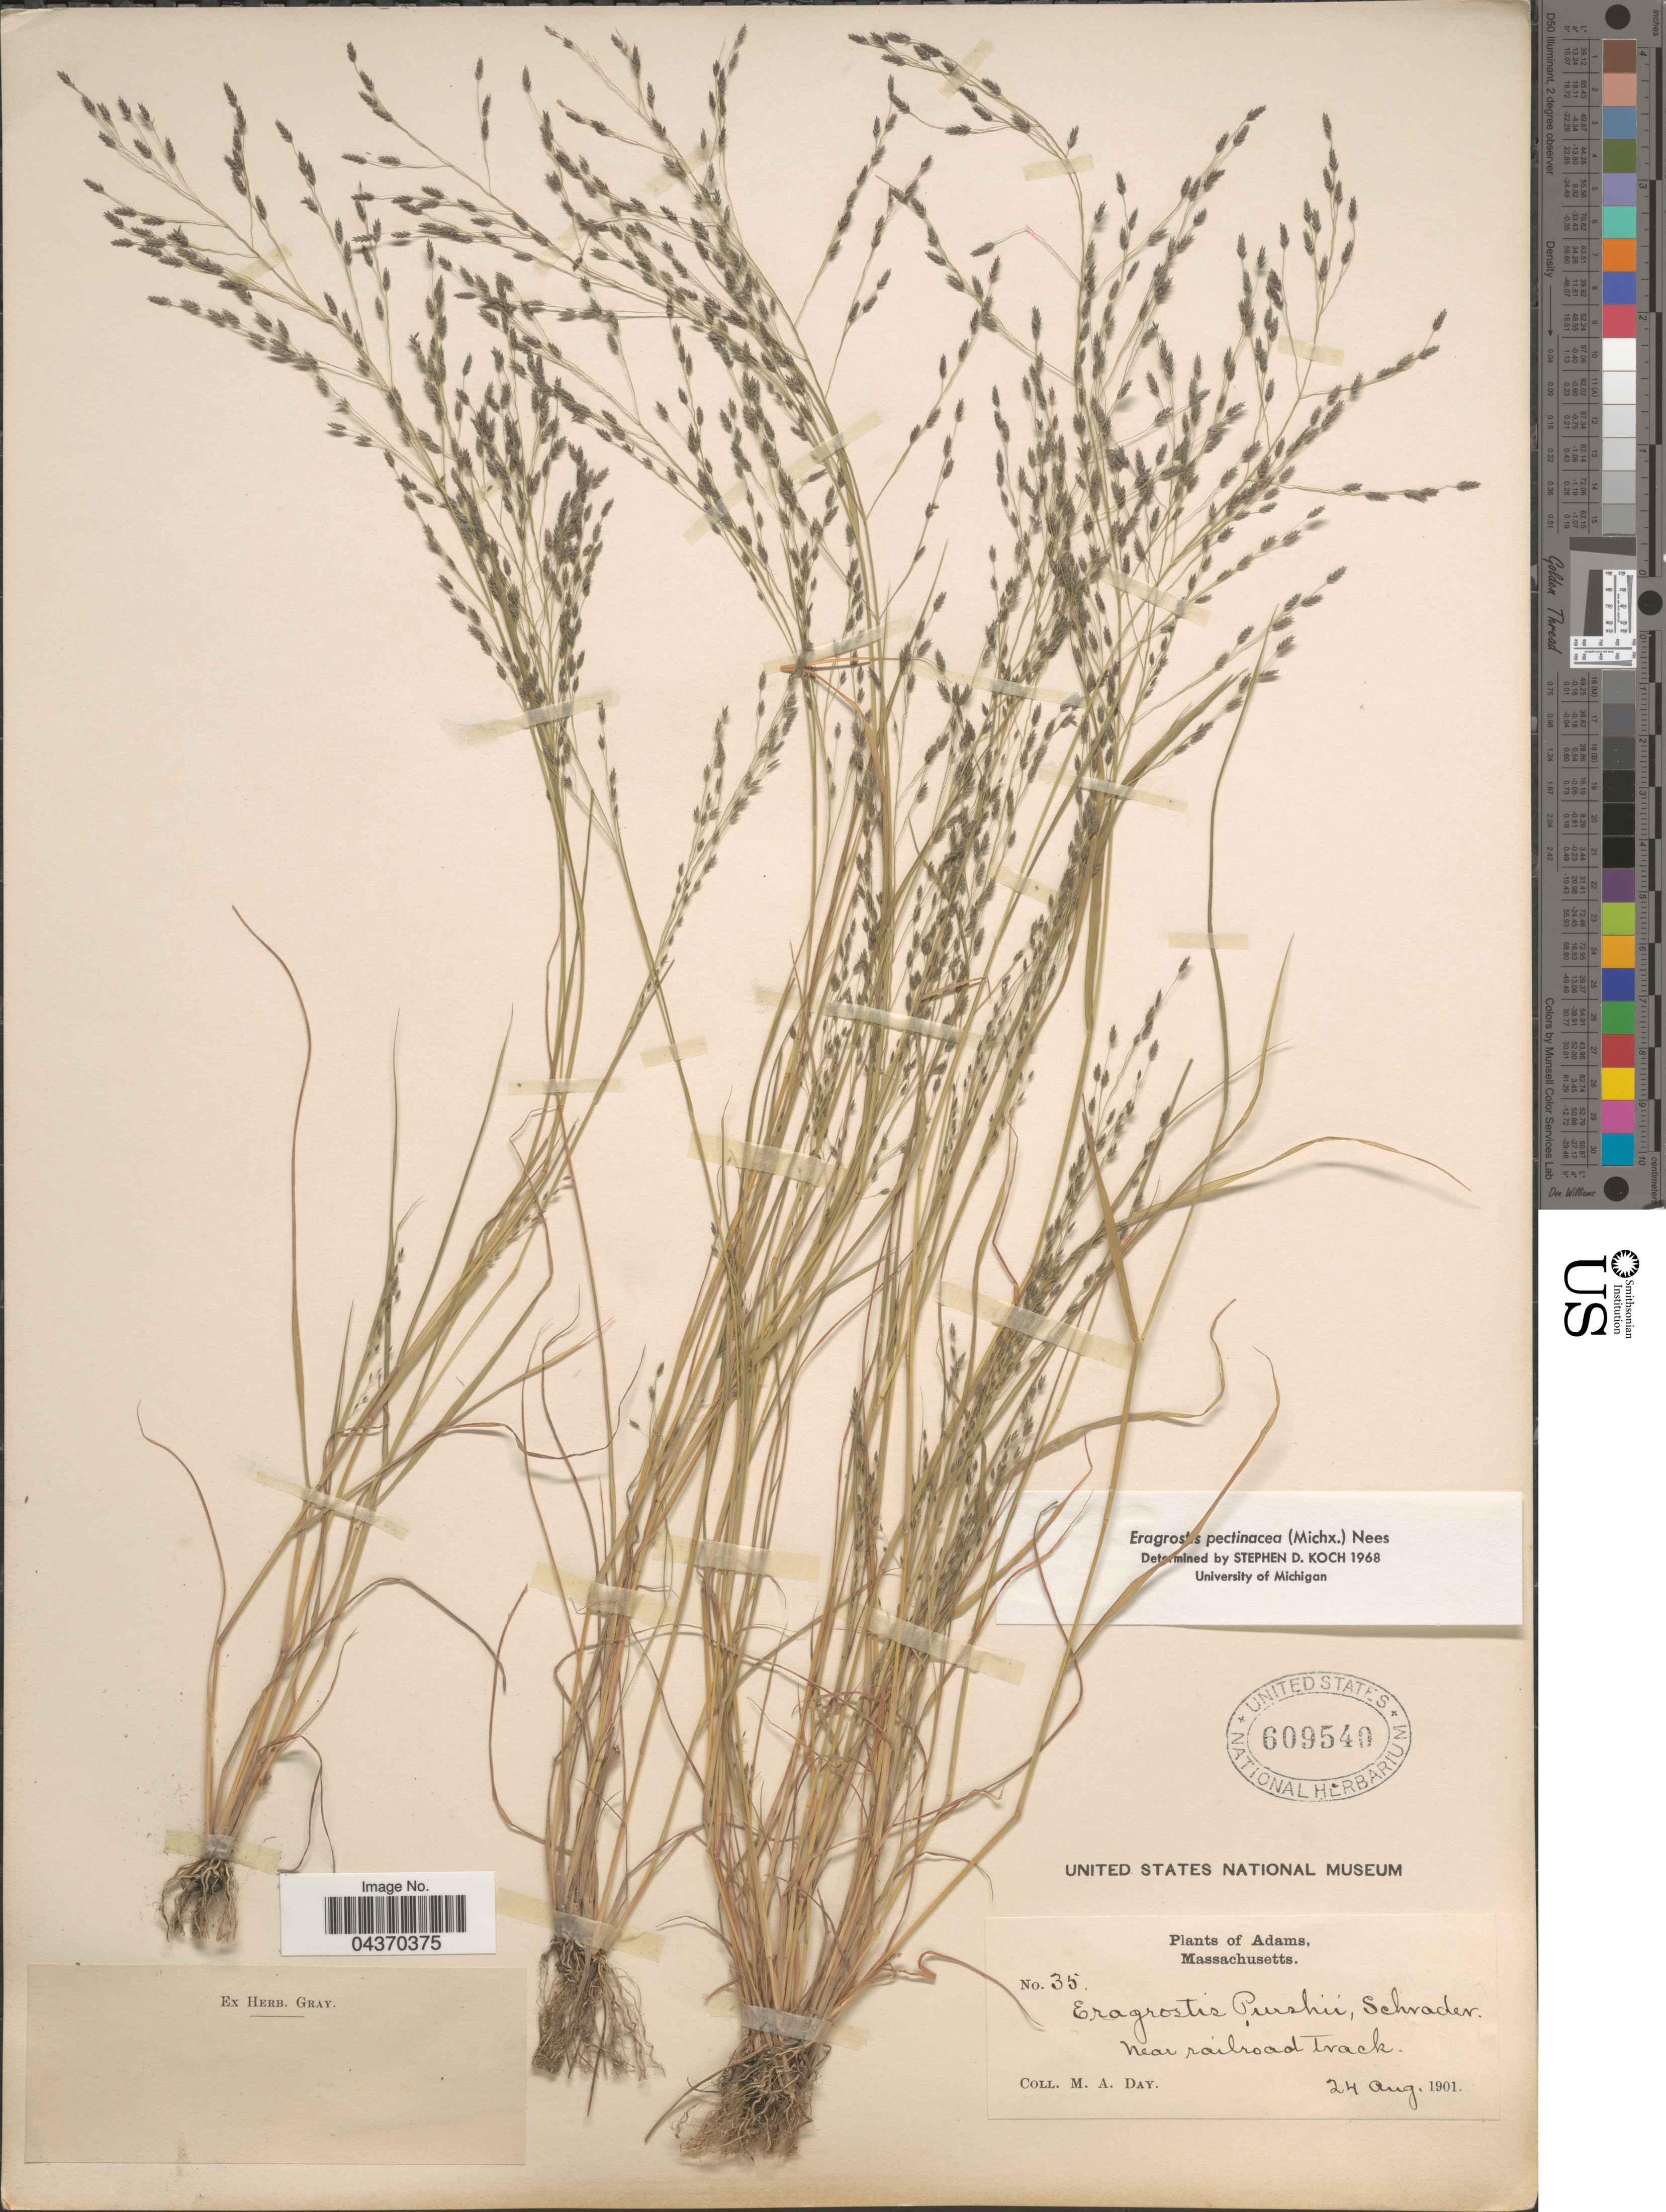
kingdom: Plantae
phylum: Tracheophyta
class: Liliopsida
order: Poales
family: Poaceae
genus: Eragrostis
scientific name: Eragrostis pectinacea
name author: (Michx.) Nees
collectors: M. Day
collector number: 35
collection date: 1901-08-24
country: United States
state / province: Massachusetts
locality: Adams. Near railroad Track.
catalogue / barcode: US 609540